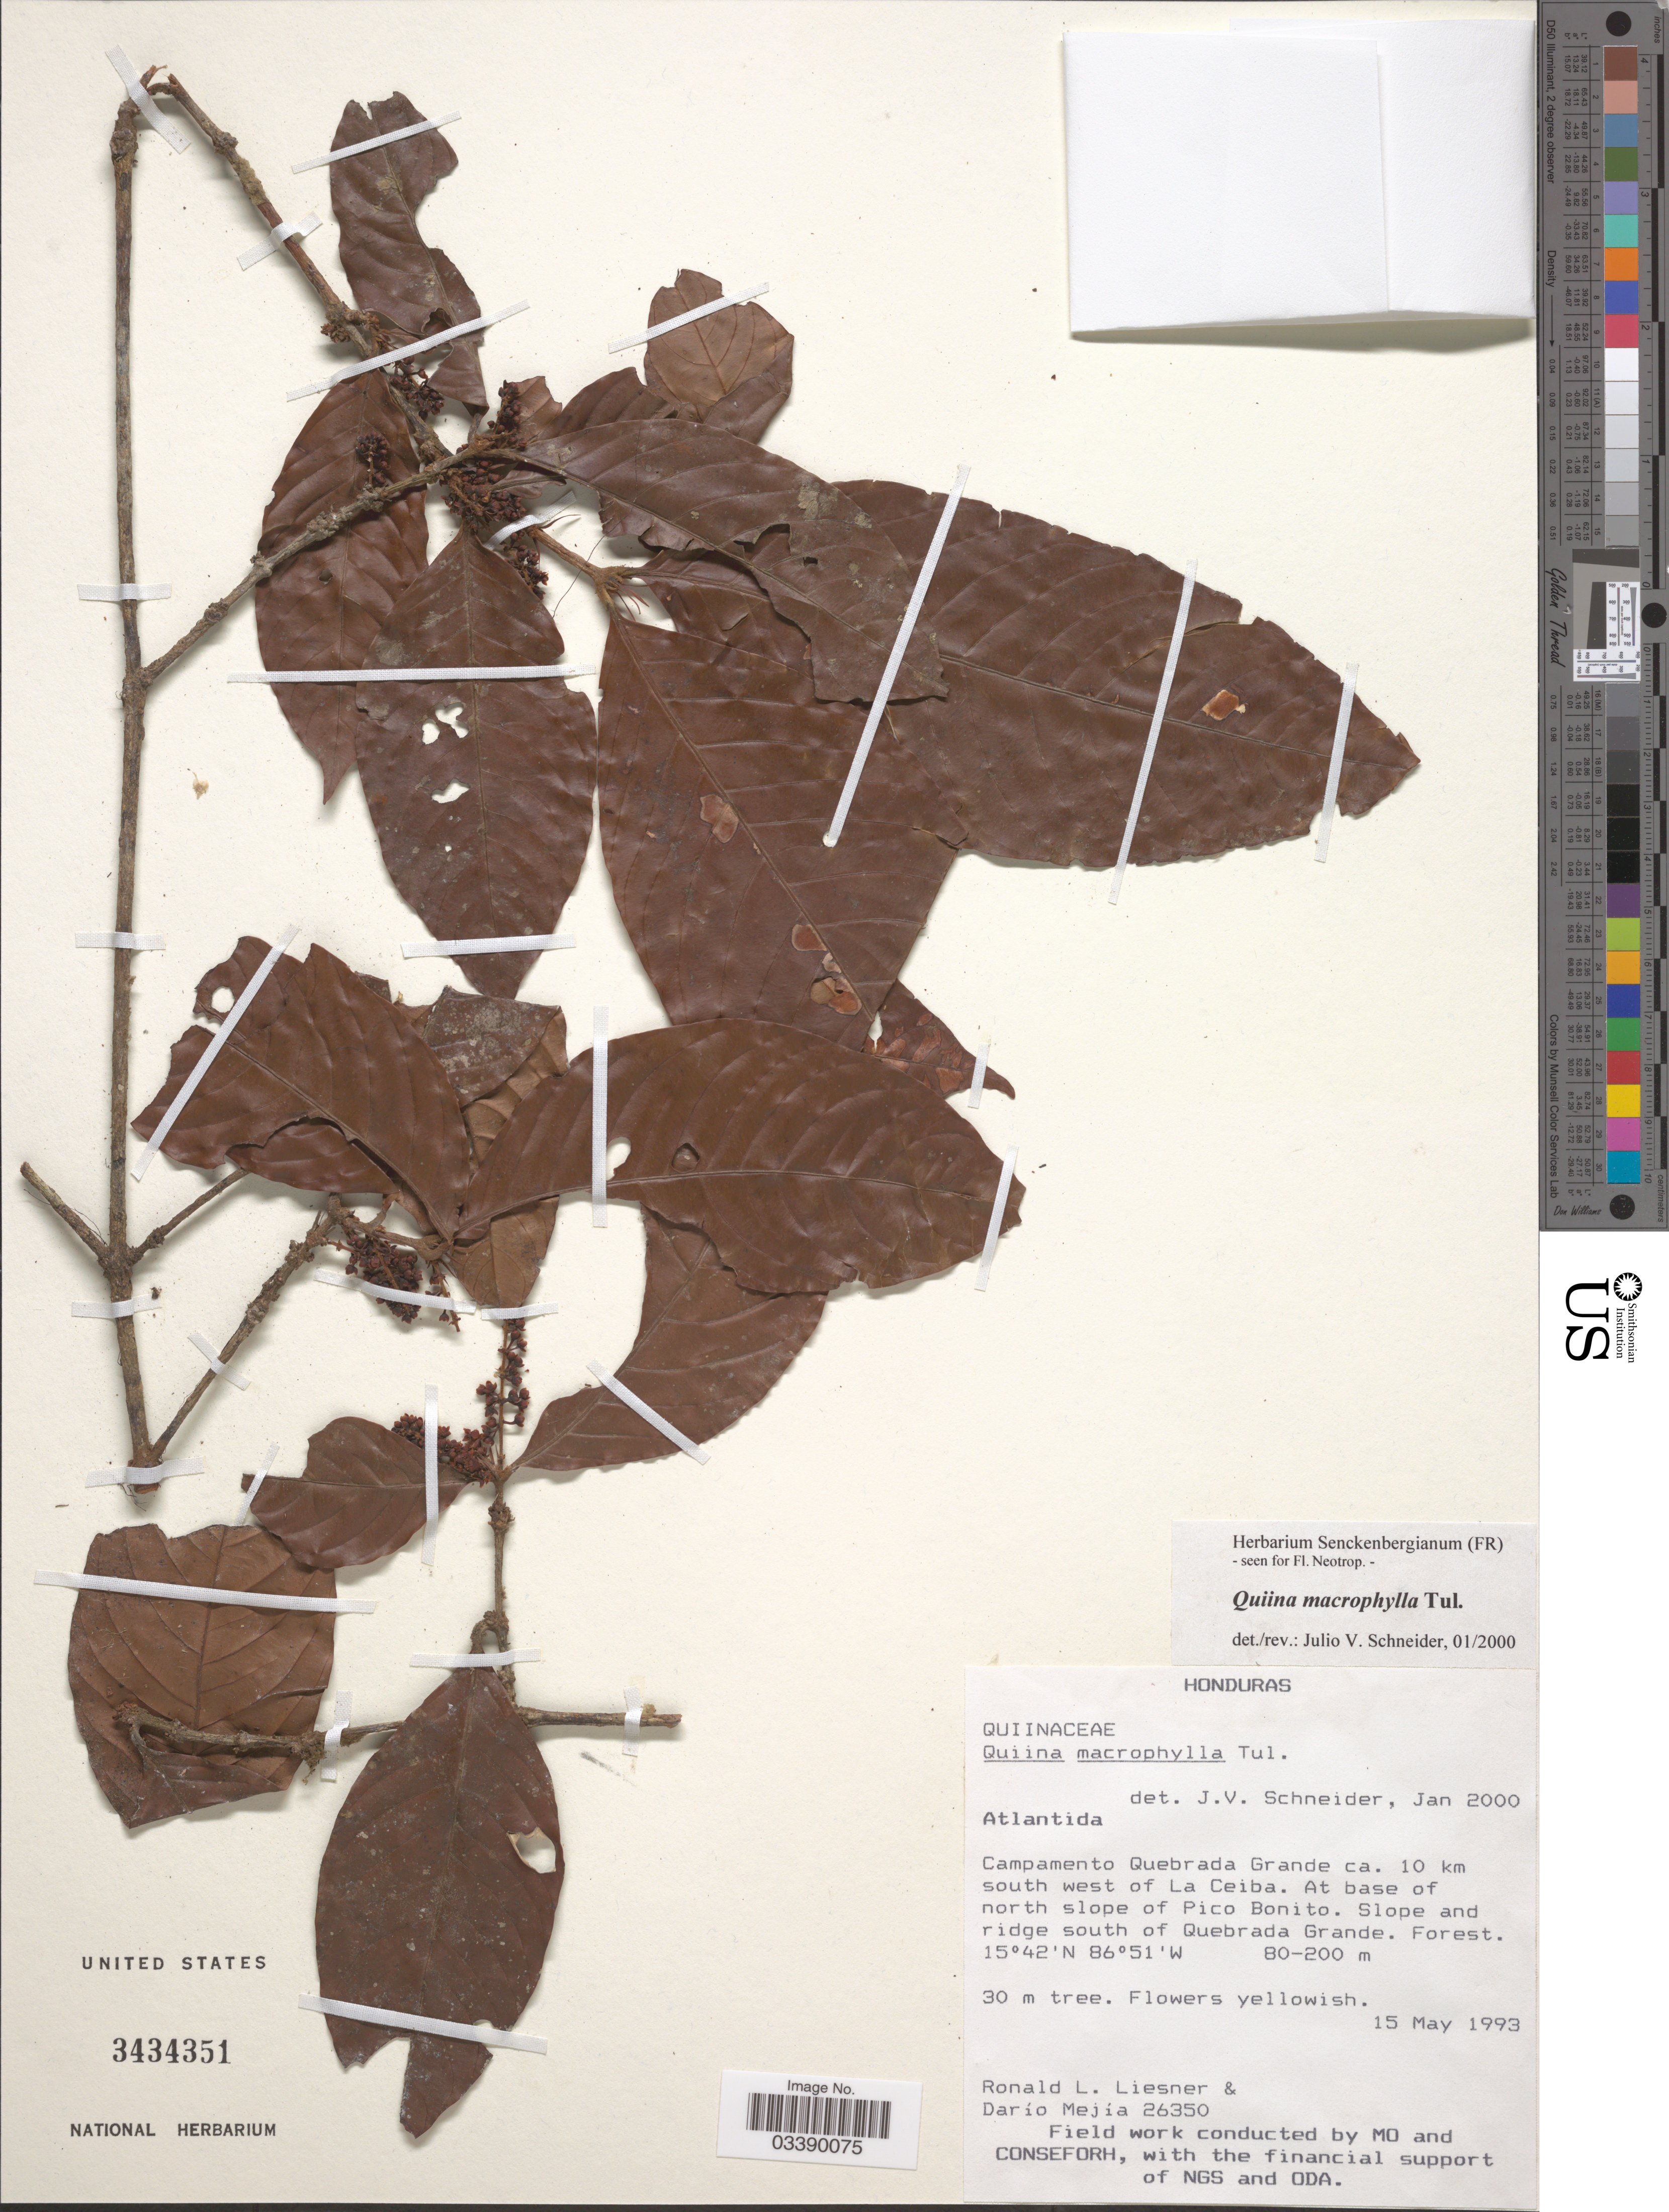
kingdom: Plantae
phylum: Tracheophyta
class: Magnoliopsida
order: Malpighiales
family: Quiinaceae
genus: Quiina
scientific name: Quiina macrophylla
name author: Tul.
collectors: R. L. Liesner & D. Mejía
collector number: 26350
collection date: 1993-05-15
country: Honduras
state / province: Atlántida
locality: Campamento Quebrada Grande ca. 10 km south west of La Ceiba. At base of north slope of Pico Bonito. Slope and ridge south of Quebrada Grande. Forest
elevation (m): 80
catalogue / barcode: US 3434351